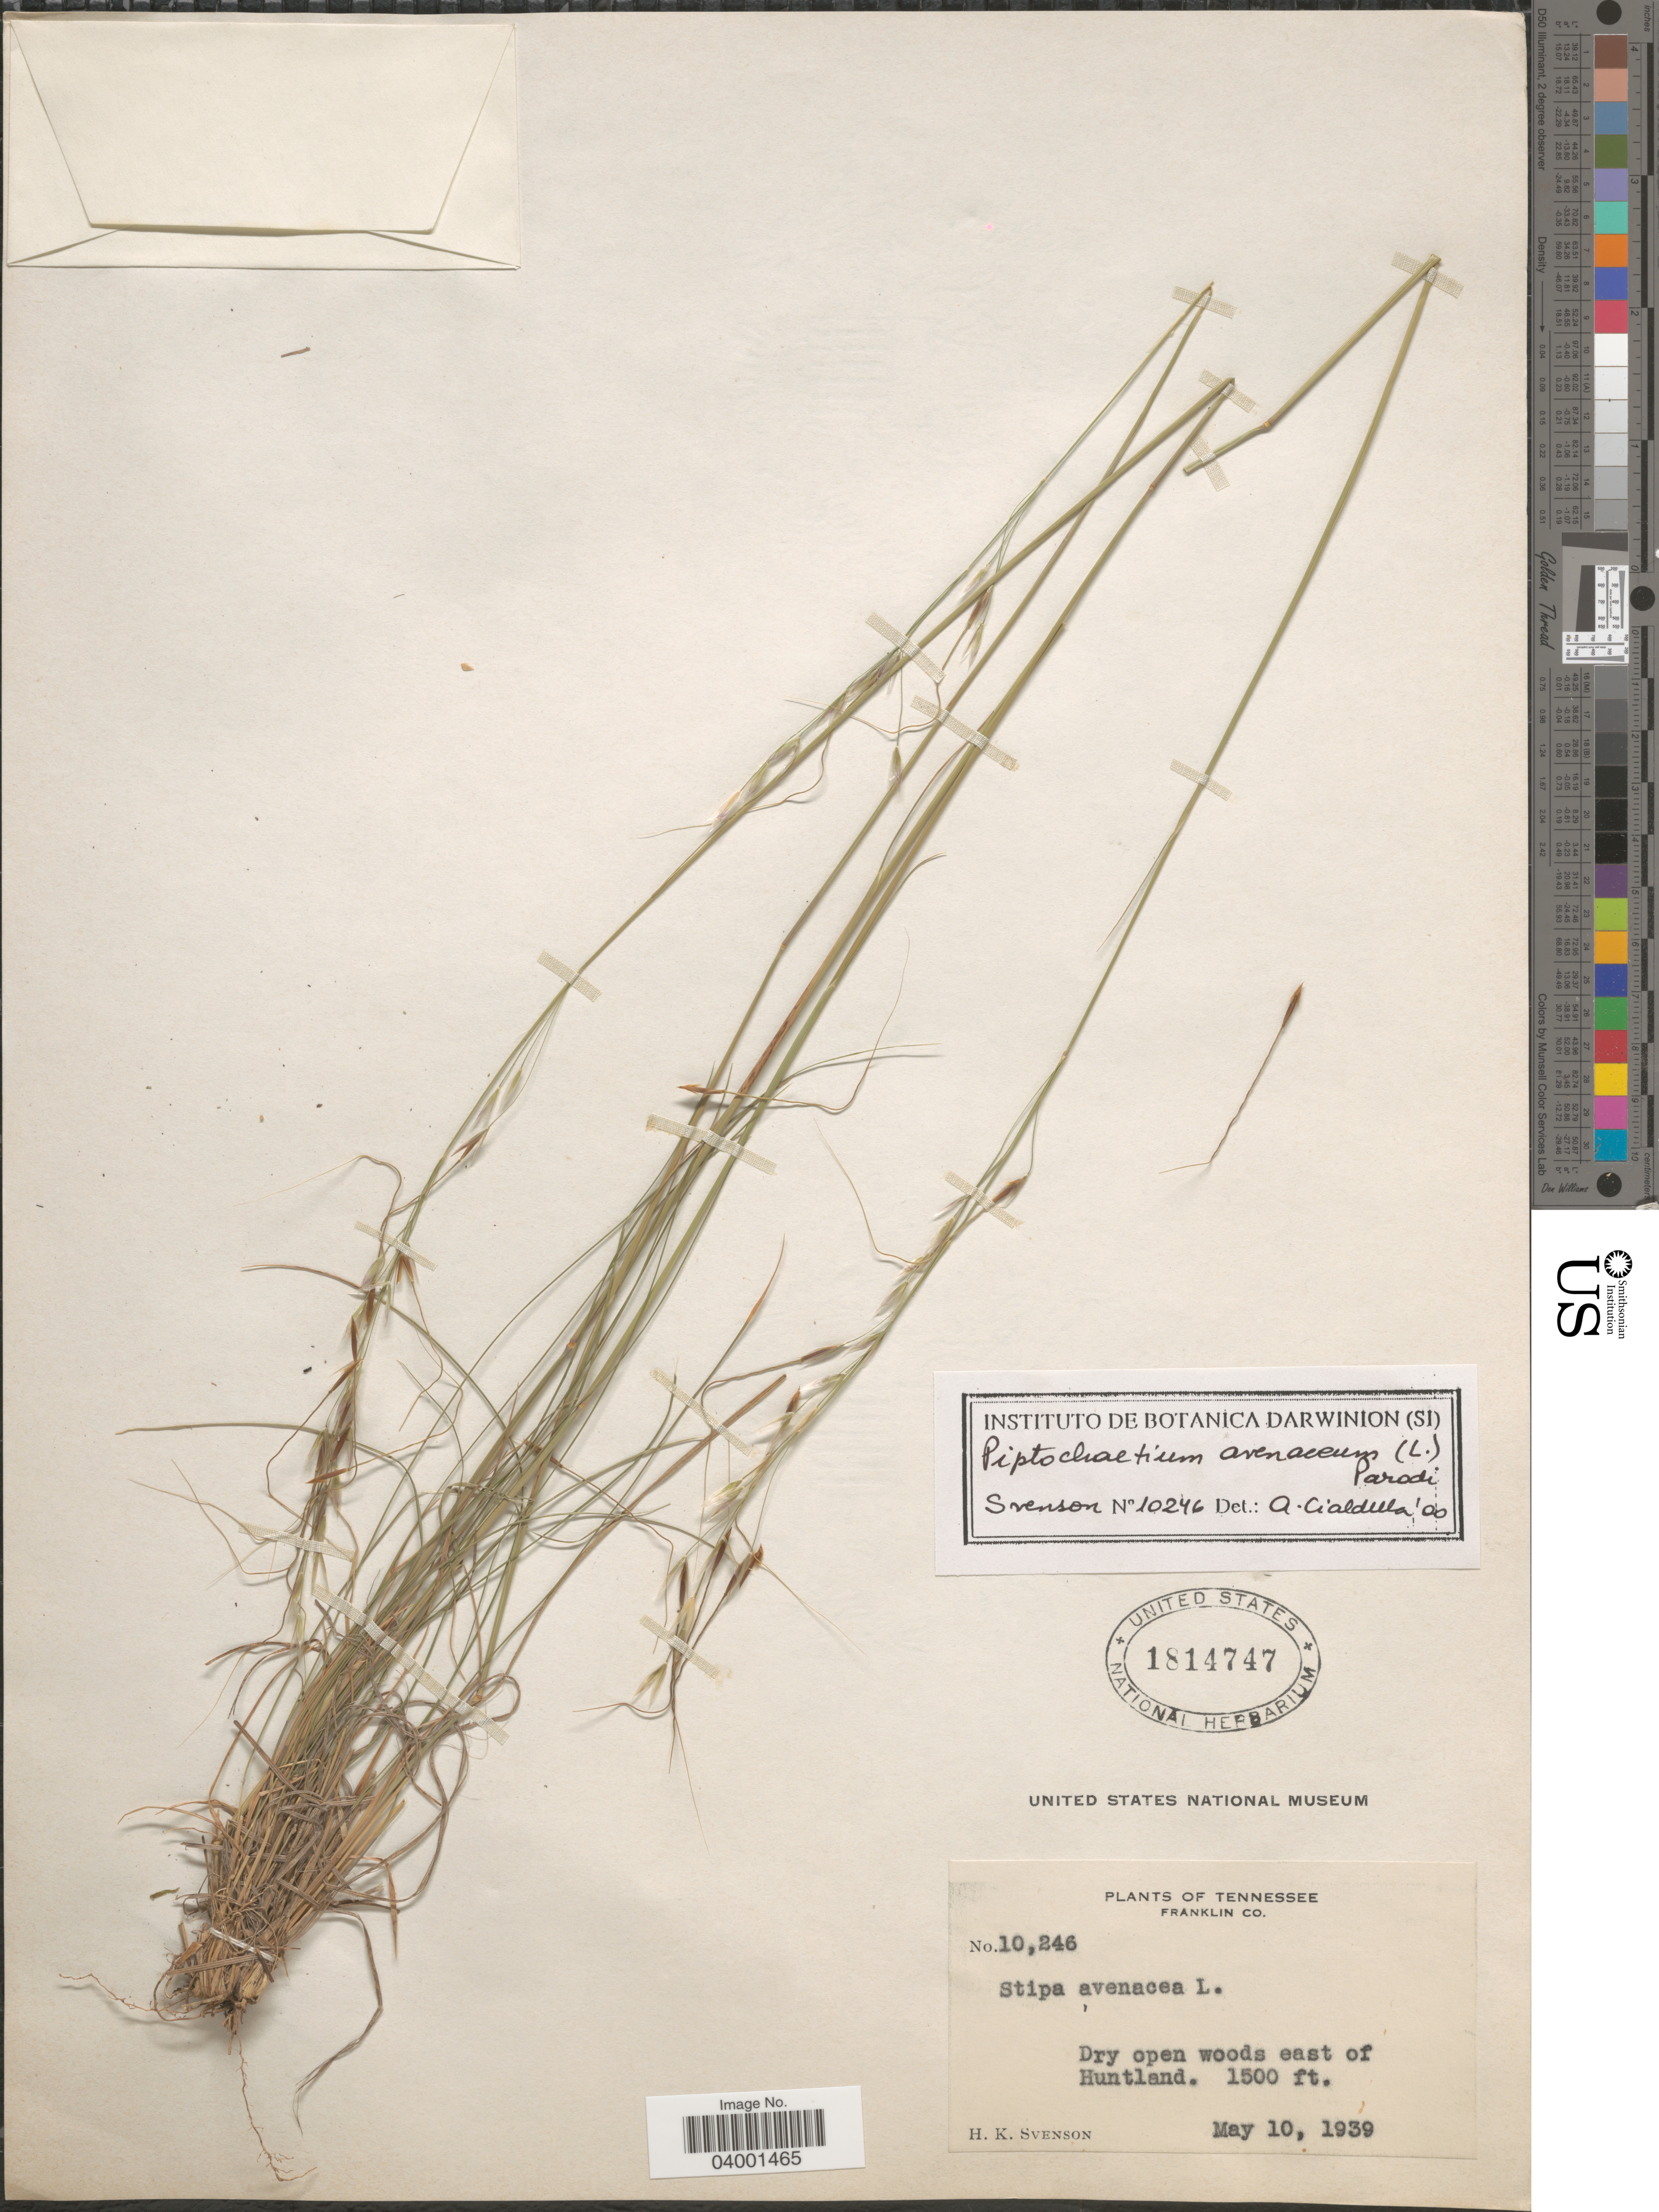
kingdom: Plantae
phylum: Tracheophyta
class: Liliopsida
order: Poales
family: Poaceae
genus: Piptochaetium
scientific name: Piptochaetium avenaceum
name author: (L.) Parodi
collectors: H. K. Svenson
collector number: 10246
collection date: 1939-05-10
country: United States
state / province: Tennessee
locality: Franklin Co. Dry open woods east of Huntland.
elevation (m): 457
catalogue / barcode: US 1814747